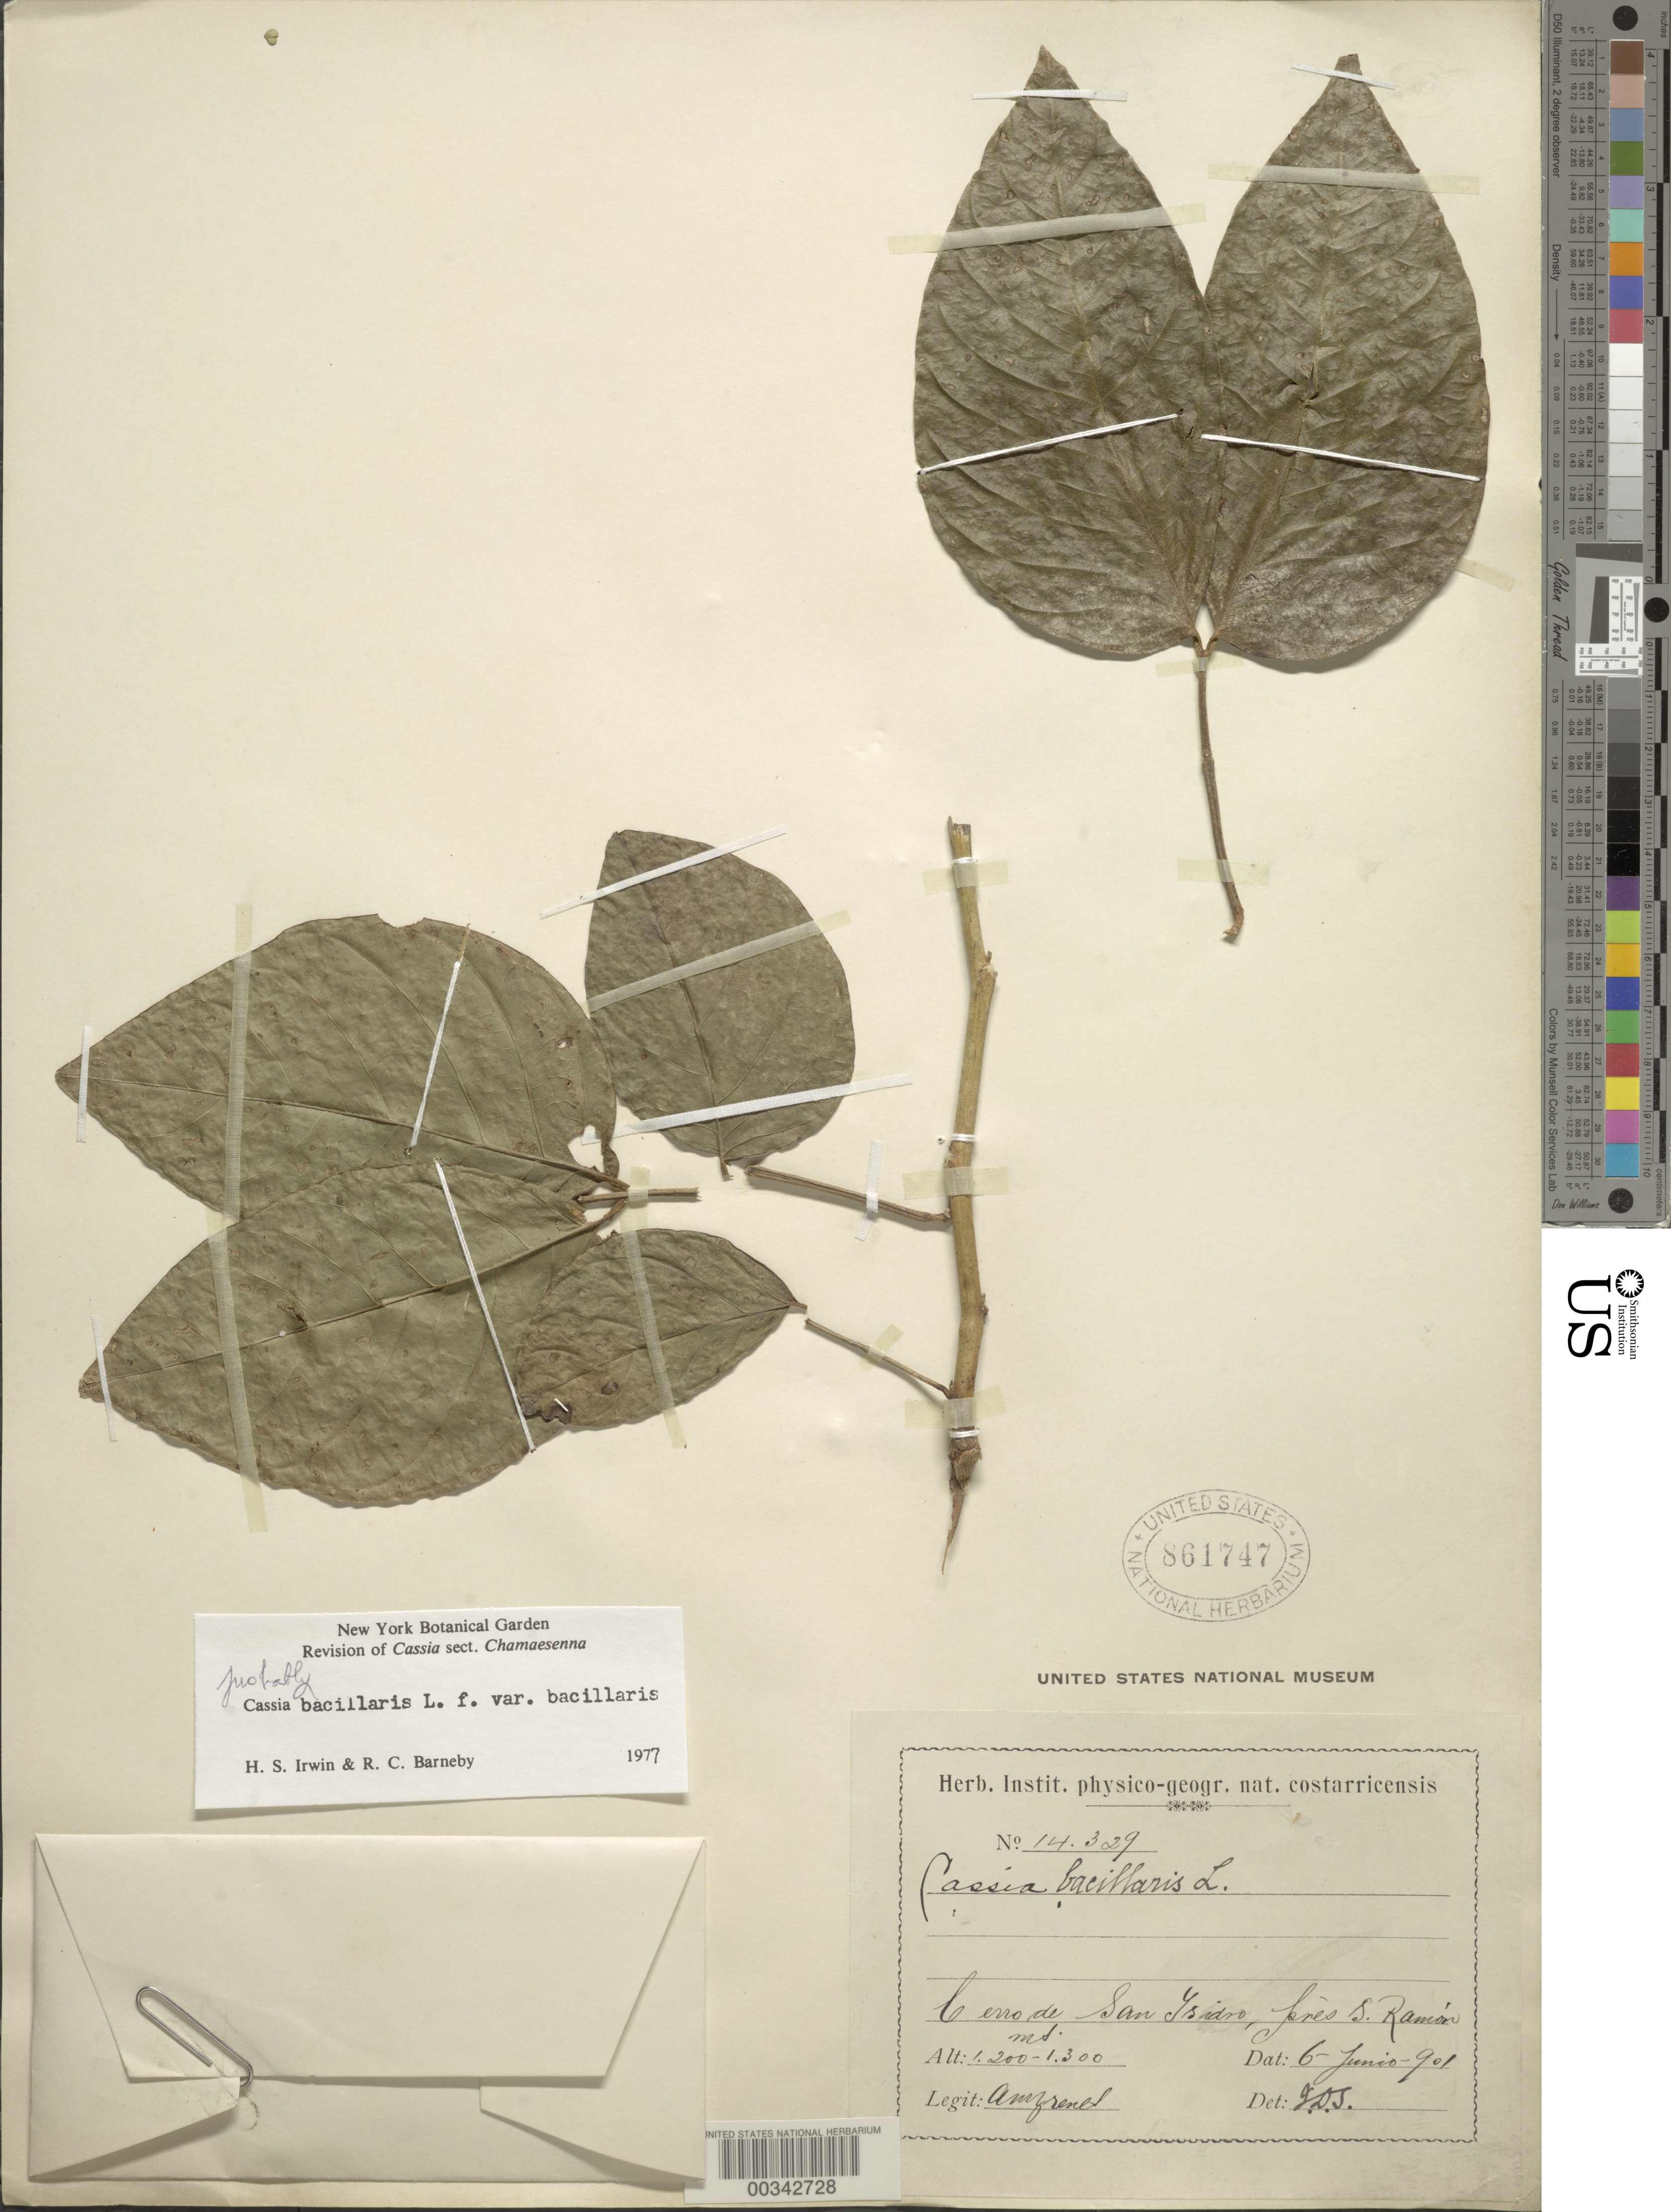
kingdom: Plantae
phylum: Tracheophyta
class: Magnoliopsida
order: Fabales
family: Fabaceae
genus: Senna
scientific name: Senna bacillaris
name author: (L. f.) H.S. Irwin & Barneby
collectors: A. Brenes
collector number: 14329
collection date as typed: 06 Jun 1901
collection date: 1901-06-06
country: Costa Rica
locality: Cerro de San Isidro, near San Ramon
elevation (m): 1200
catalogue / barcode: US 861747